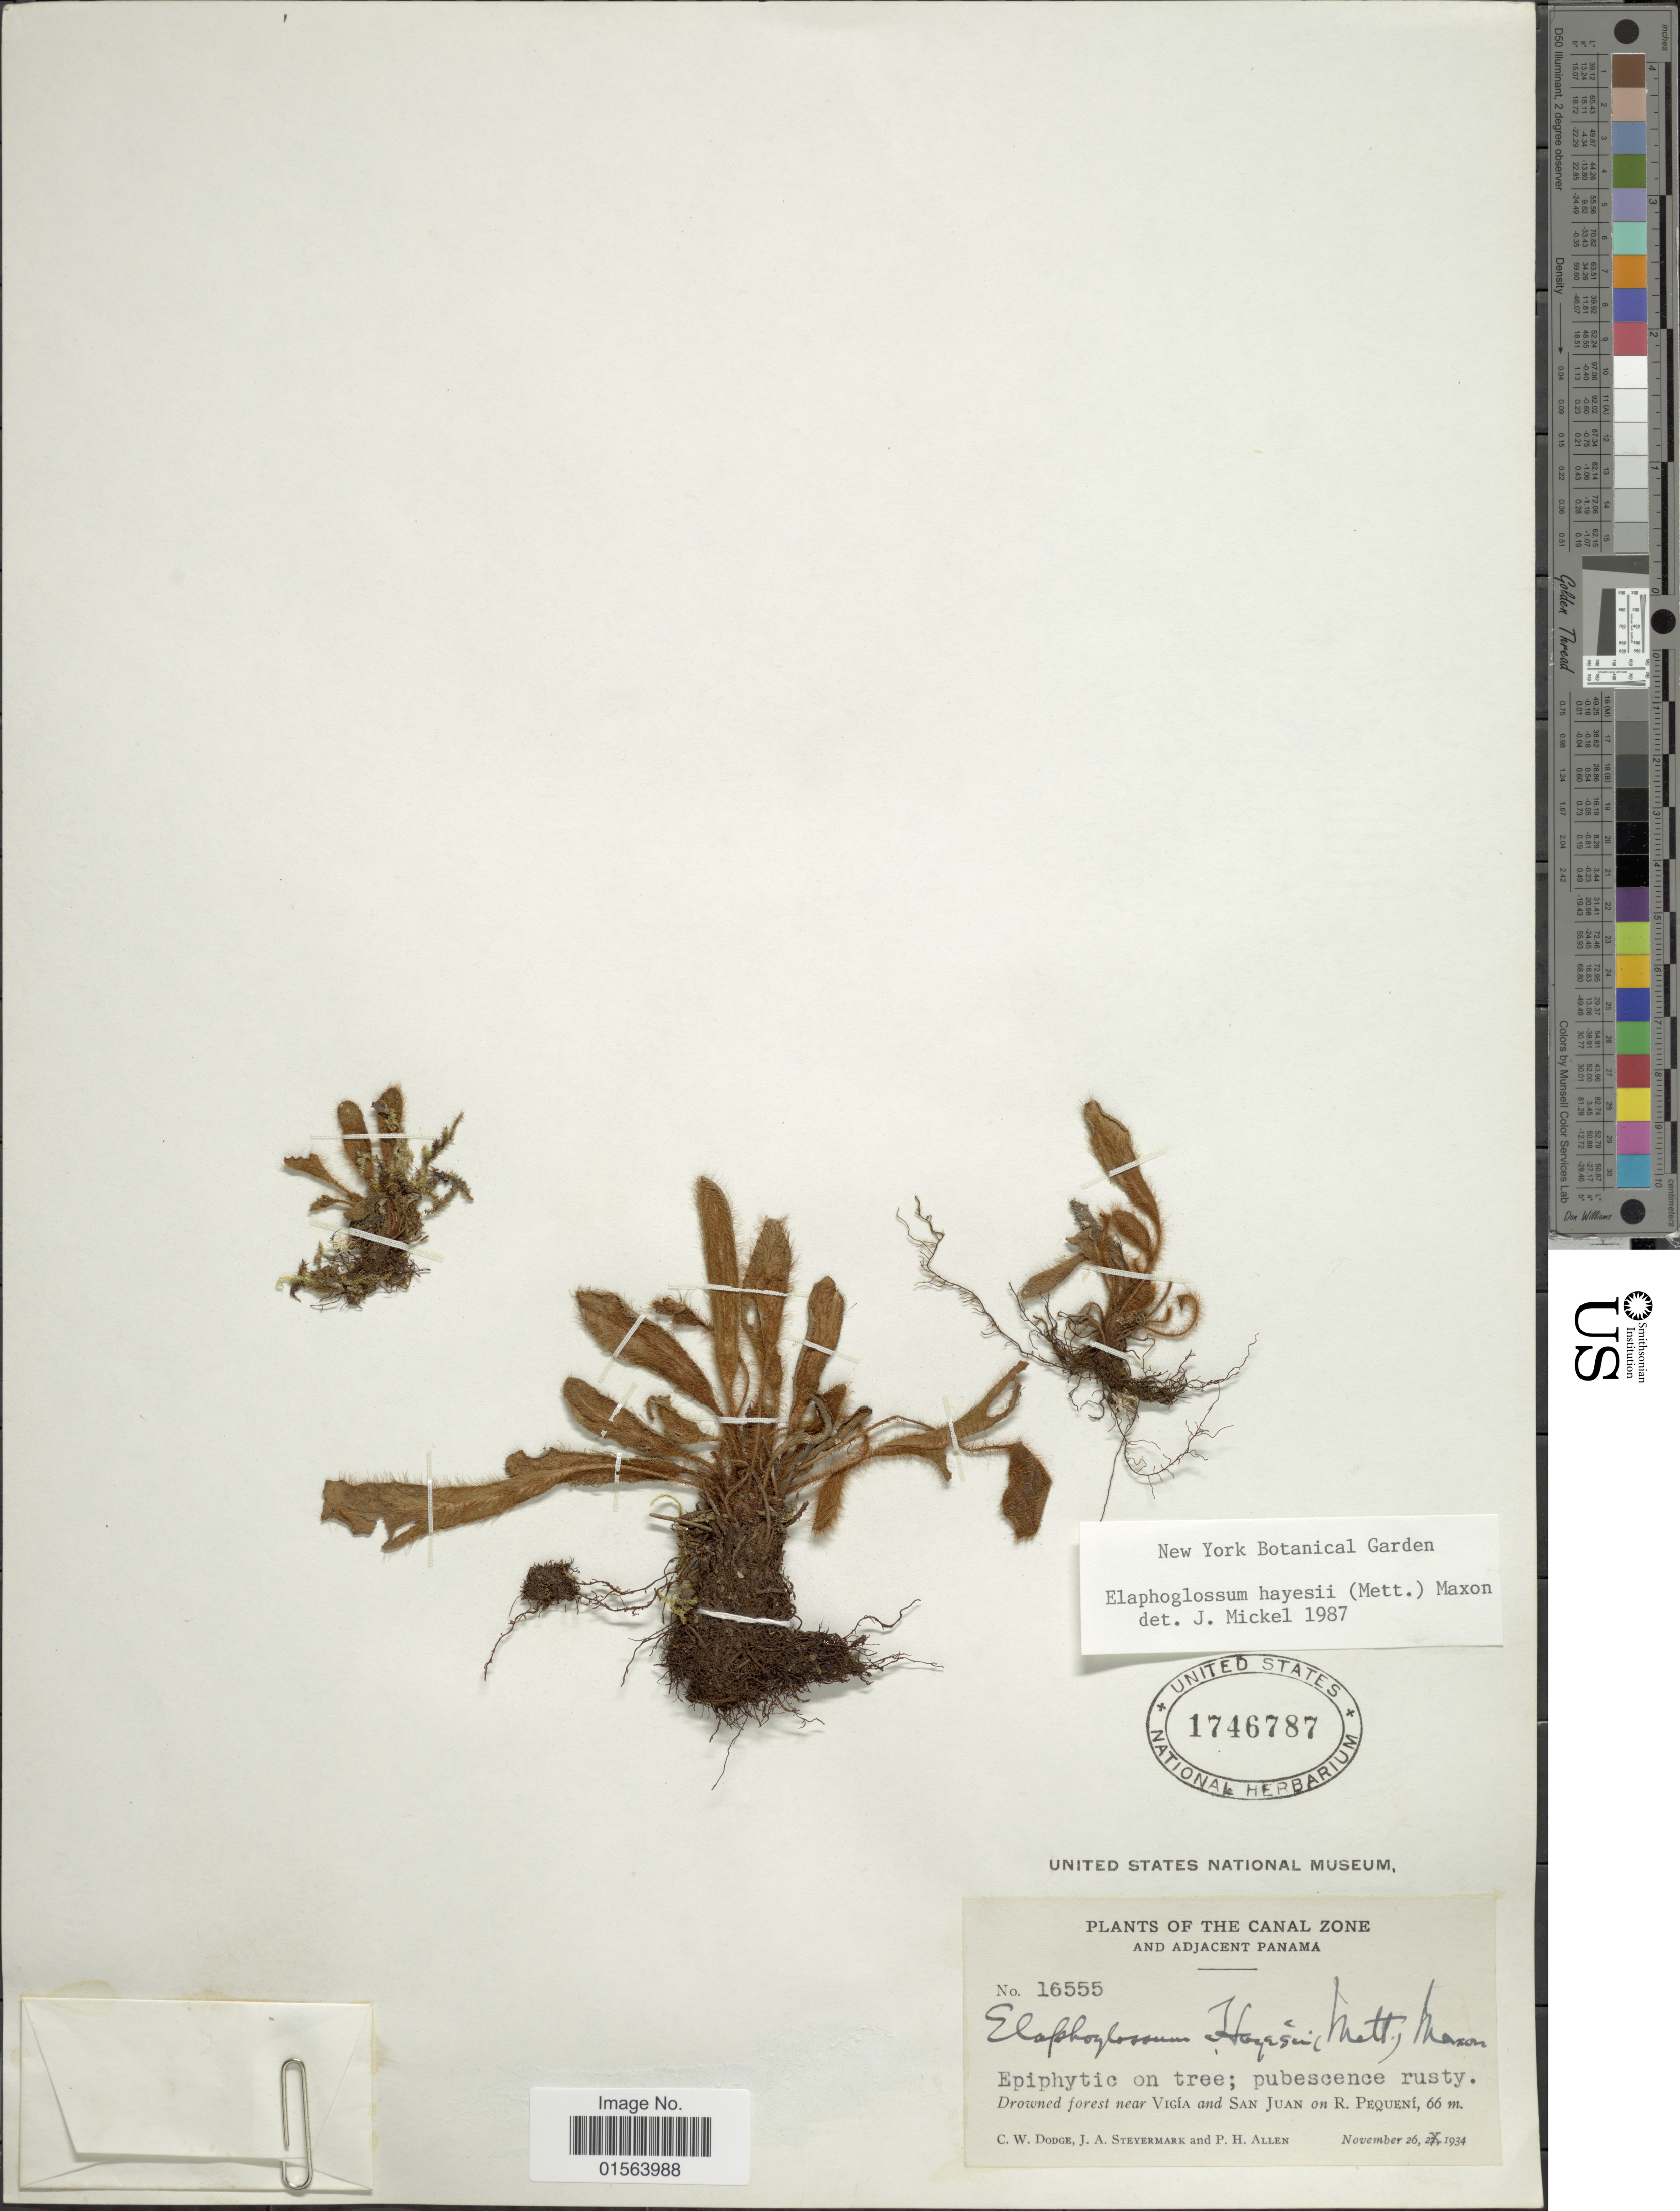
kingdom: Plantae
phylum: Tracheophyta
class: Polypodiopsida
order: Polypodiales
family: Dryopteridaceae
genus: Elaphoglossum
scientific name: Elaphoglossum hayesii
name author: (Mett. ex Kuhn) Maxon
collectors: C. Dodge, J. Steyermark & P. H. Allen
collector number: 16555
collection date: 1934-11-26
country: Panama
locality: Canal Zone and adjacent Panama, near Vigia and San Juan on R. Pequeni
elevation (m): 66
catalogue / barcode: US 1746787